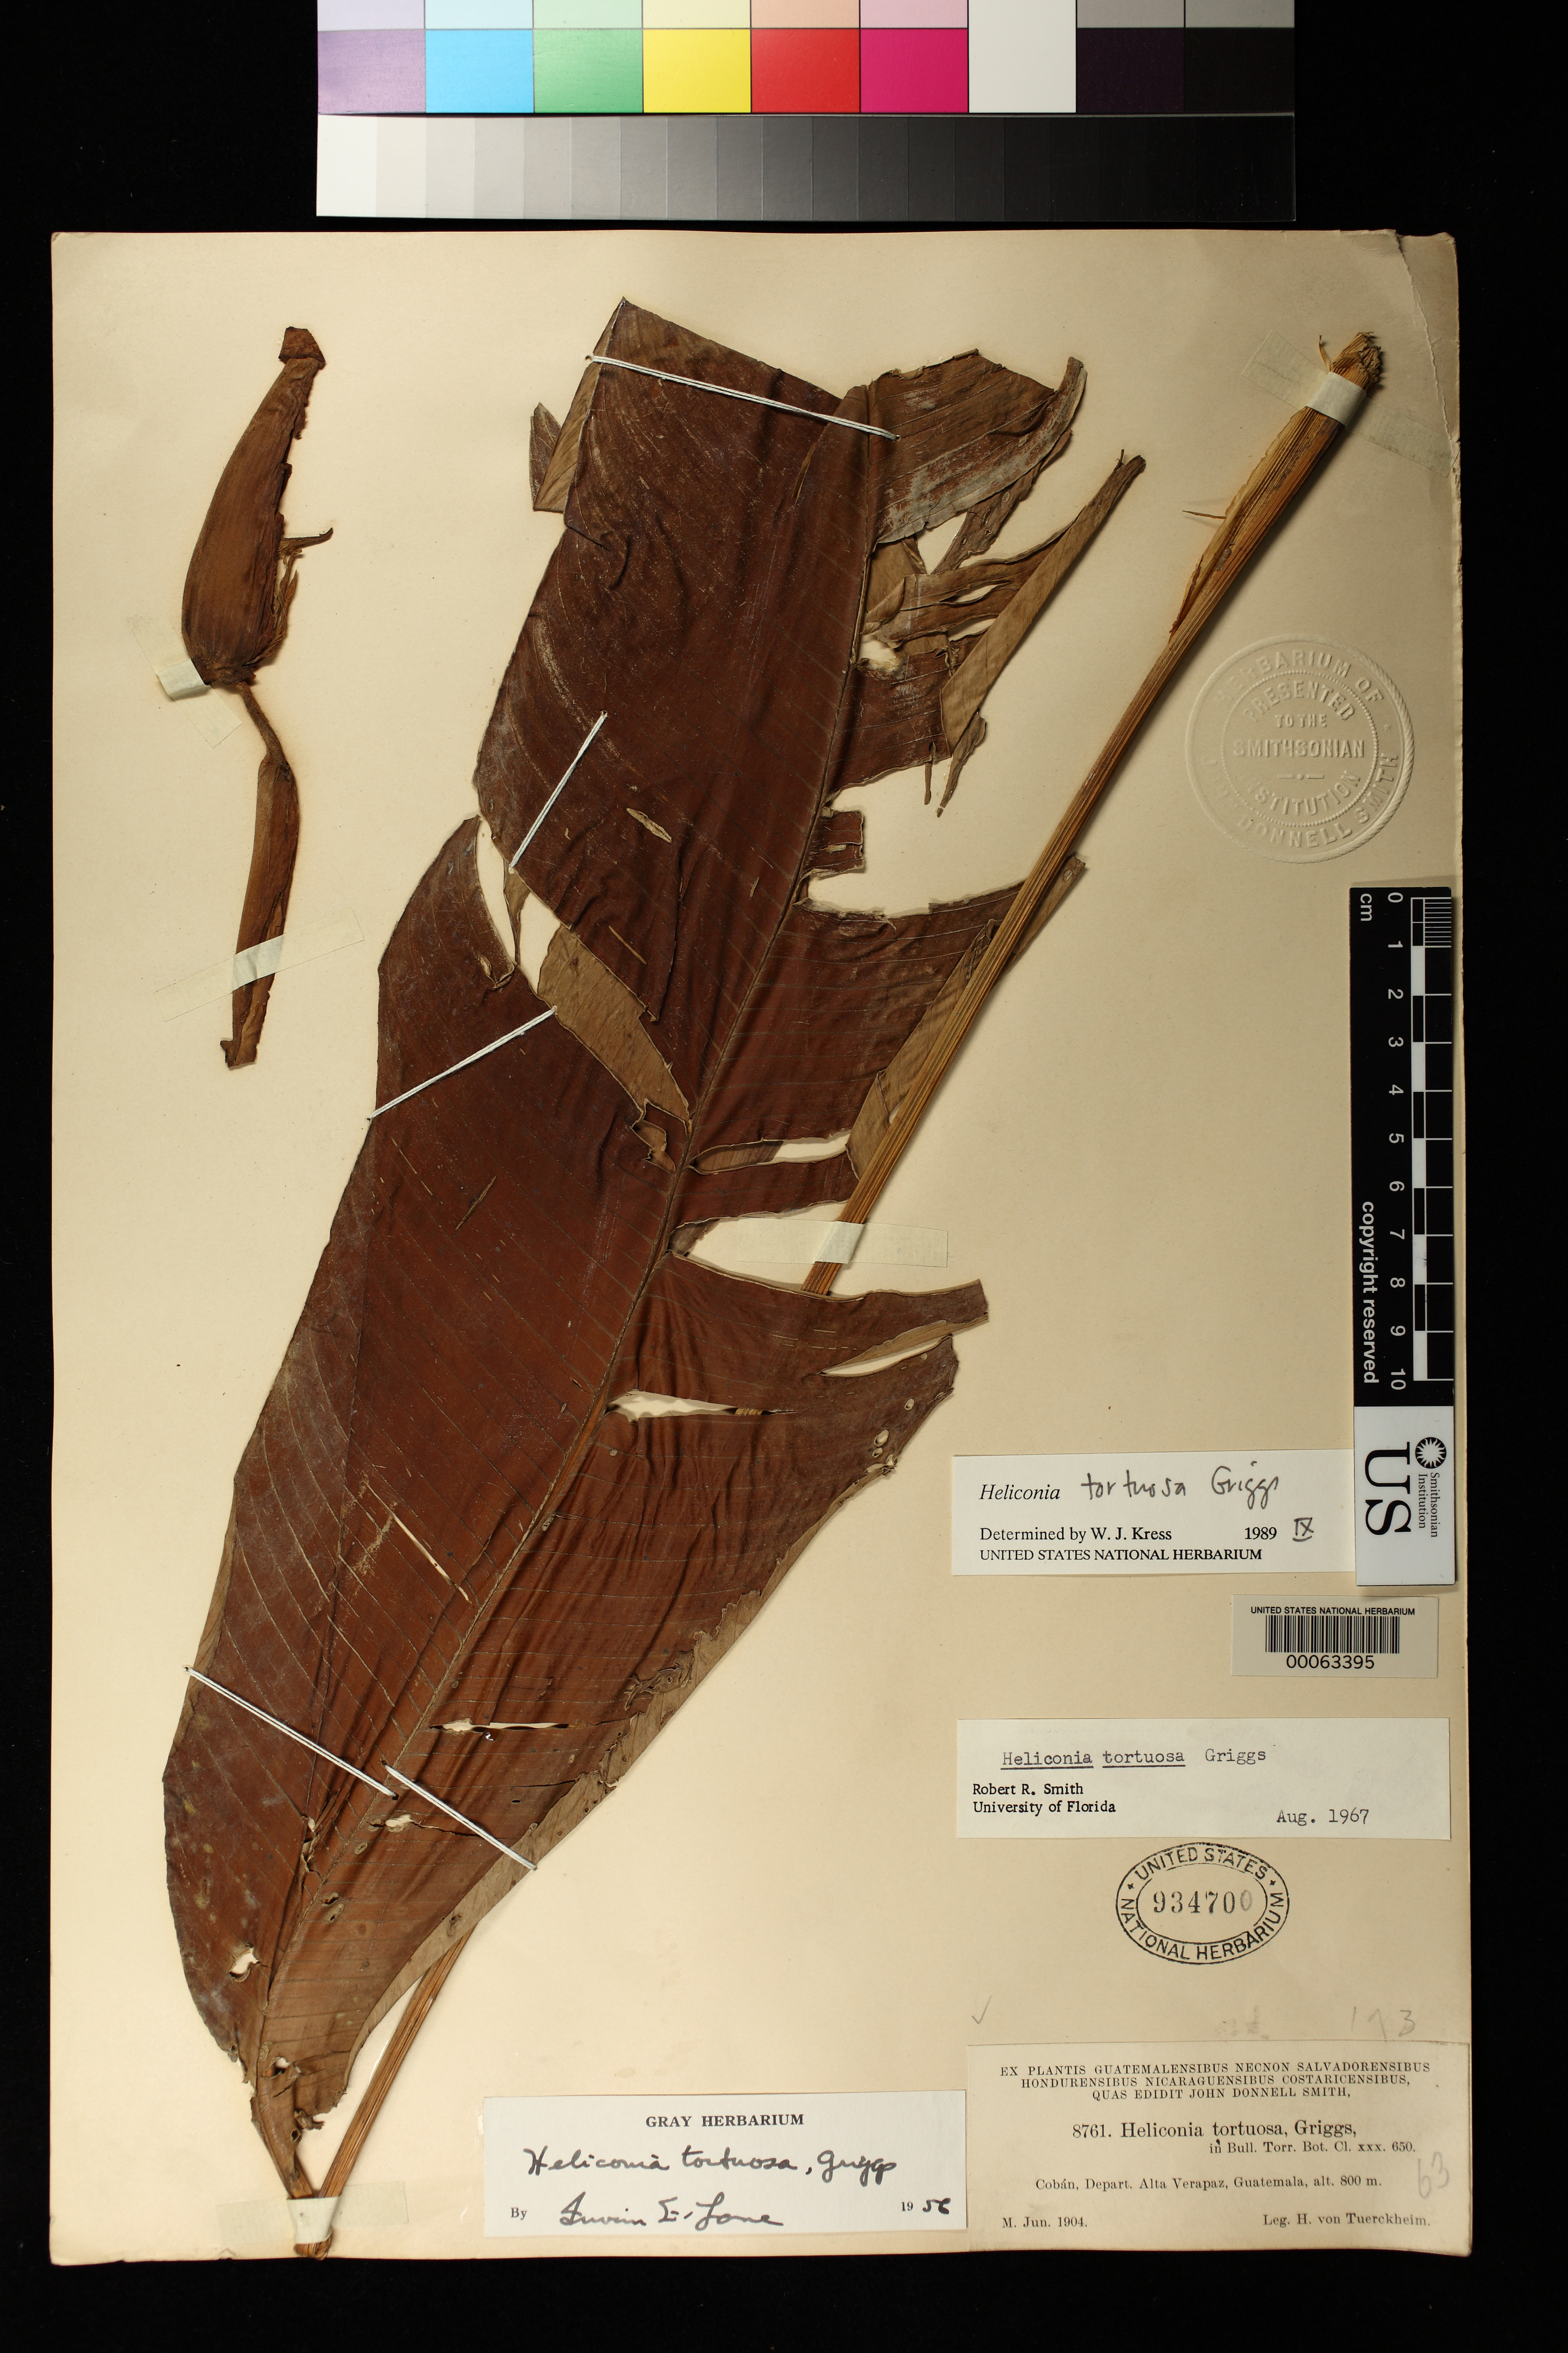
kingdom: Plantae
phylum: Tracheophyta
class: Liliopsida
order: Zingiberales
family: Heliconiaceae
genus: Heliconia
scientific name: Heliconia tortuosa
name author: R.F. Griggs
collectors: H. von Türckheim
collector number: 8761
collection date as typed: Jun 1904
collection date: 1904-06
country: Guatemala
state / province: Alta Verapaz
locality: Cobán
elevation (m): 800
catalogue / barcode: US 934700